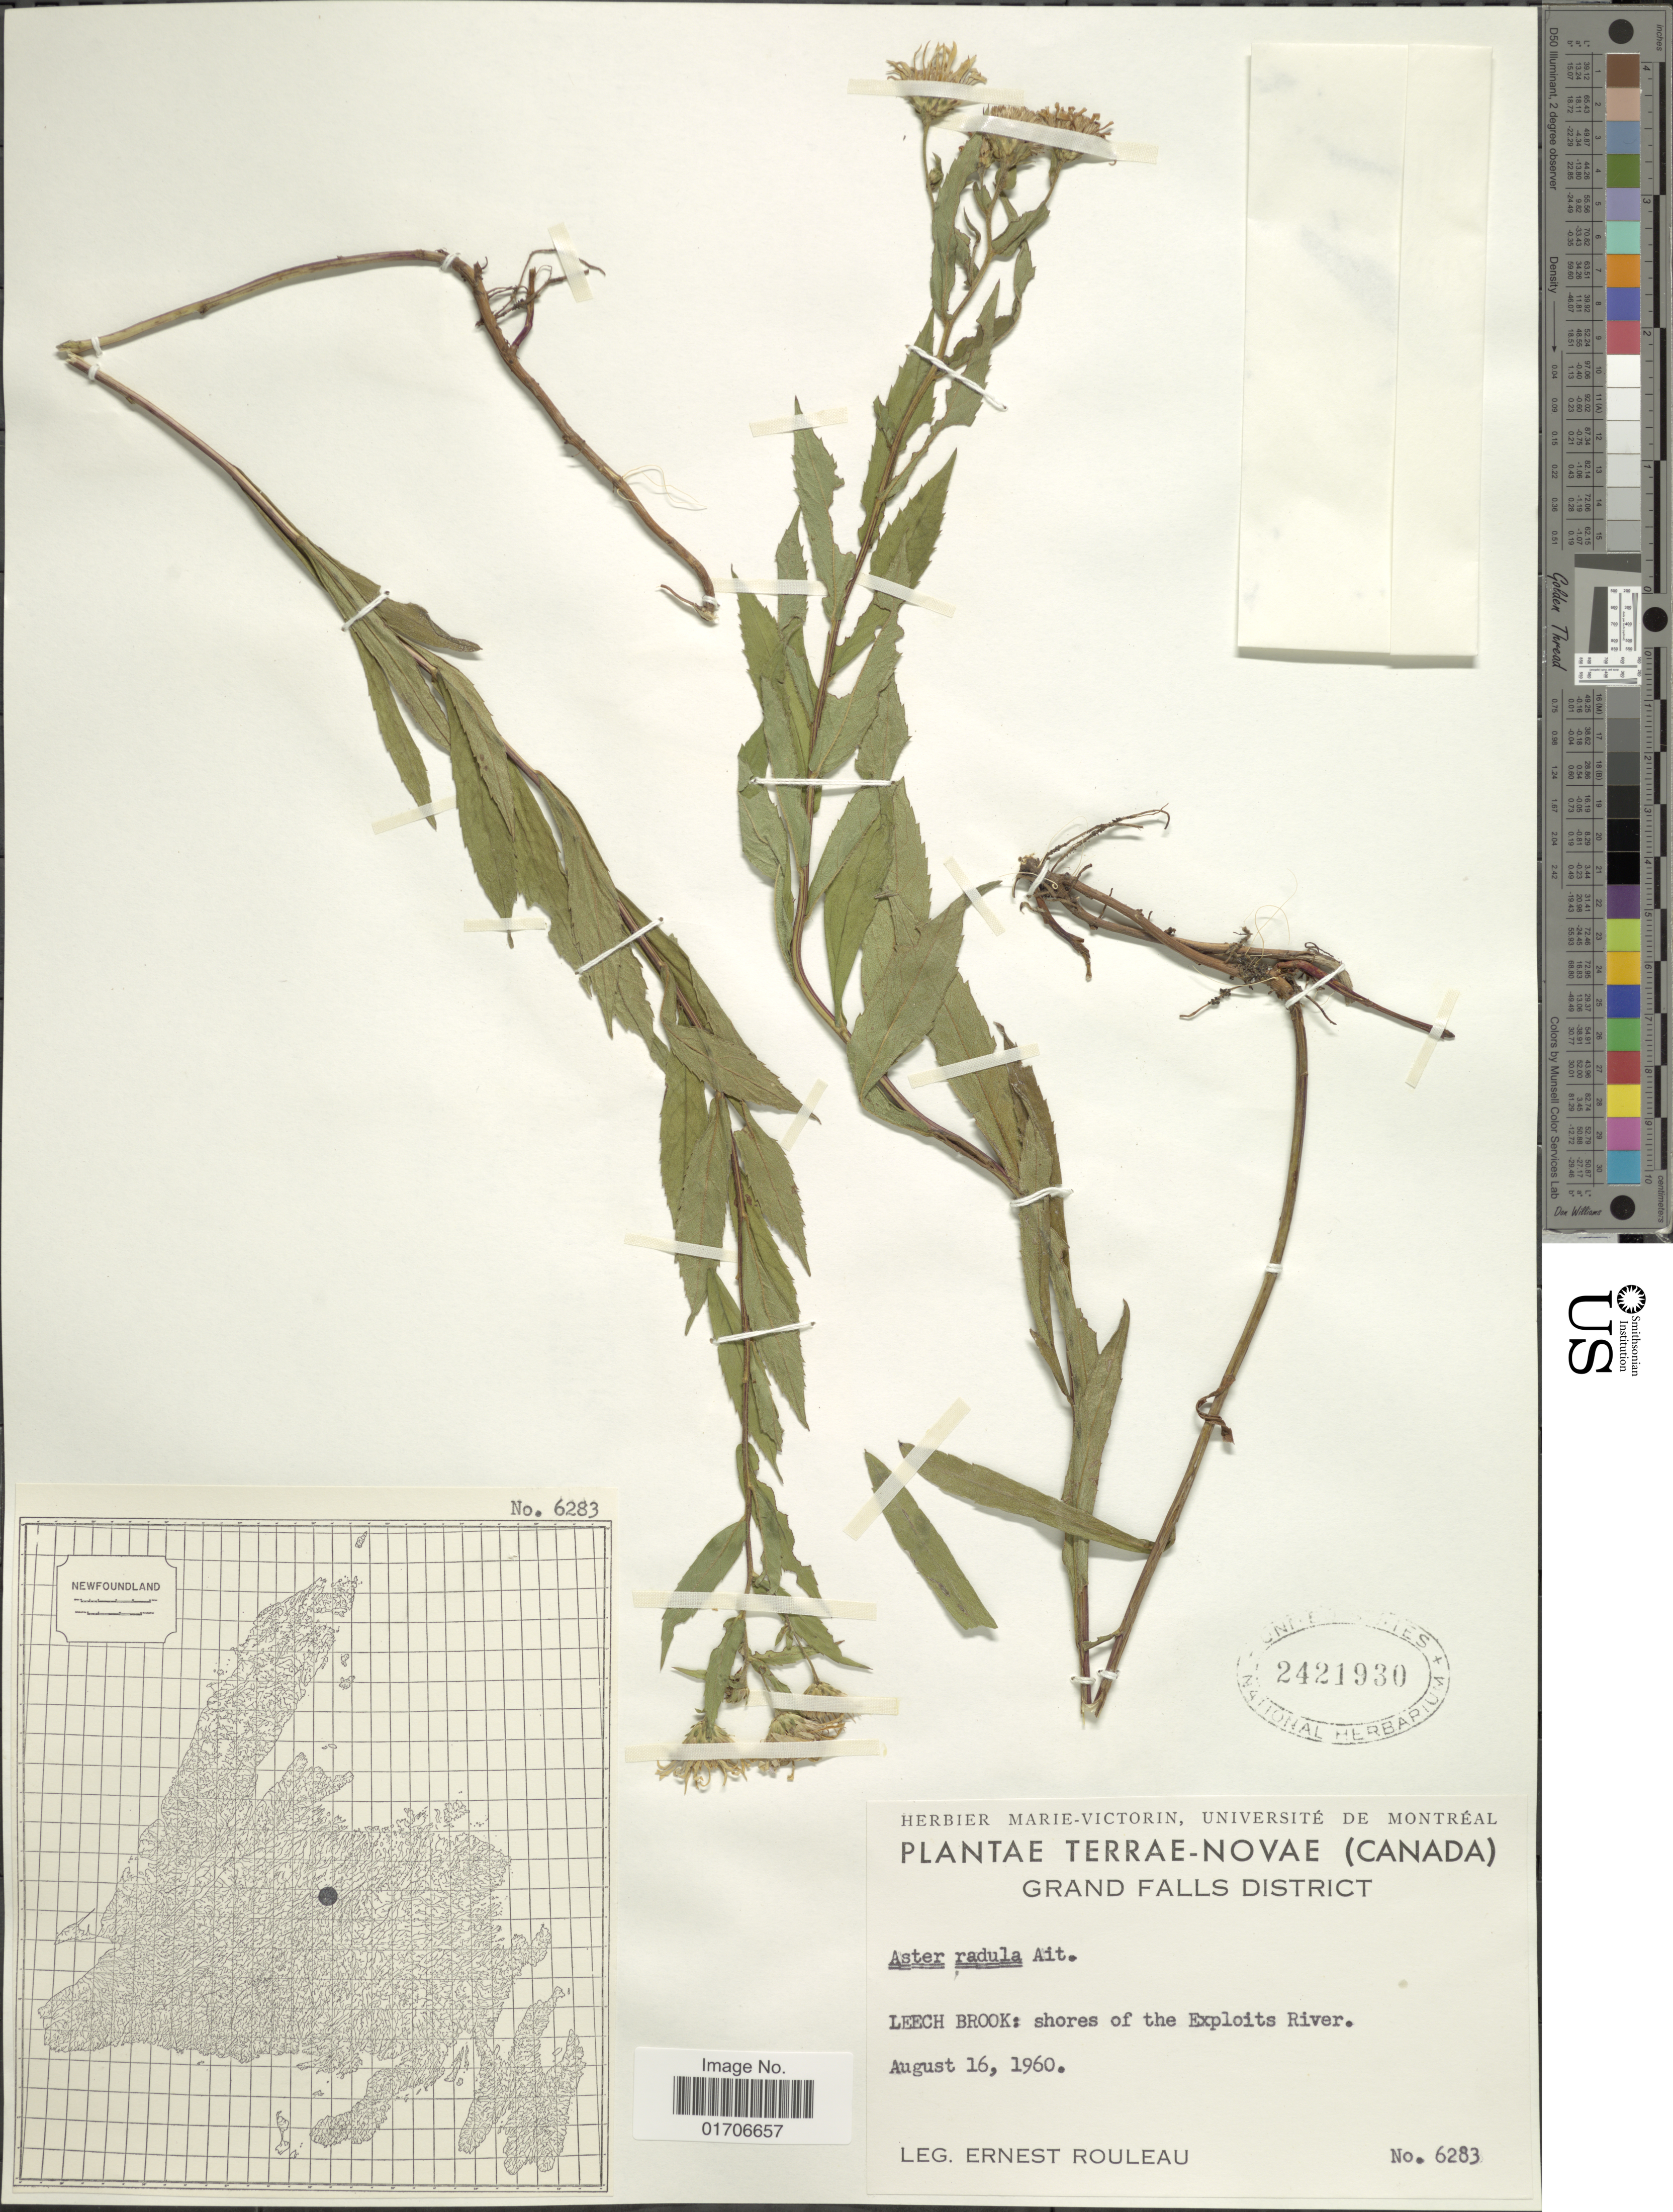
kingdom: Plantae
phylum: Tracheophyta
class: Magnoliopsida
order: Asterales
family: Asteraceae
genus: Eurybia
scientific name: Eurybia radula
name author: (Aiton) G.L. Nesom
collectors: E. Rouleau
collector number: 6283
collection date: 1960-08-16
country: Canada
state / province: Newfoundland and Labrador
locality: Terrae-Novae (Canada). Grand Falls District. Leech Brook: shores of the Exploits River.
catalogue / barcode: US 2421930